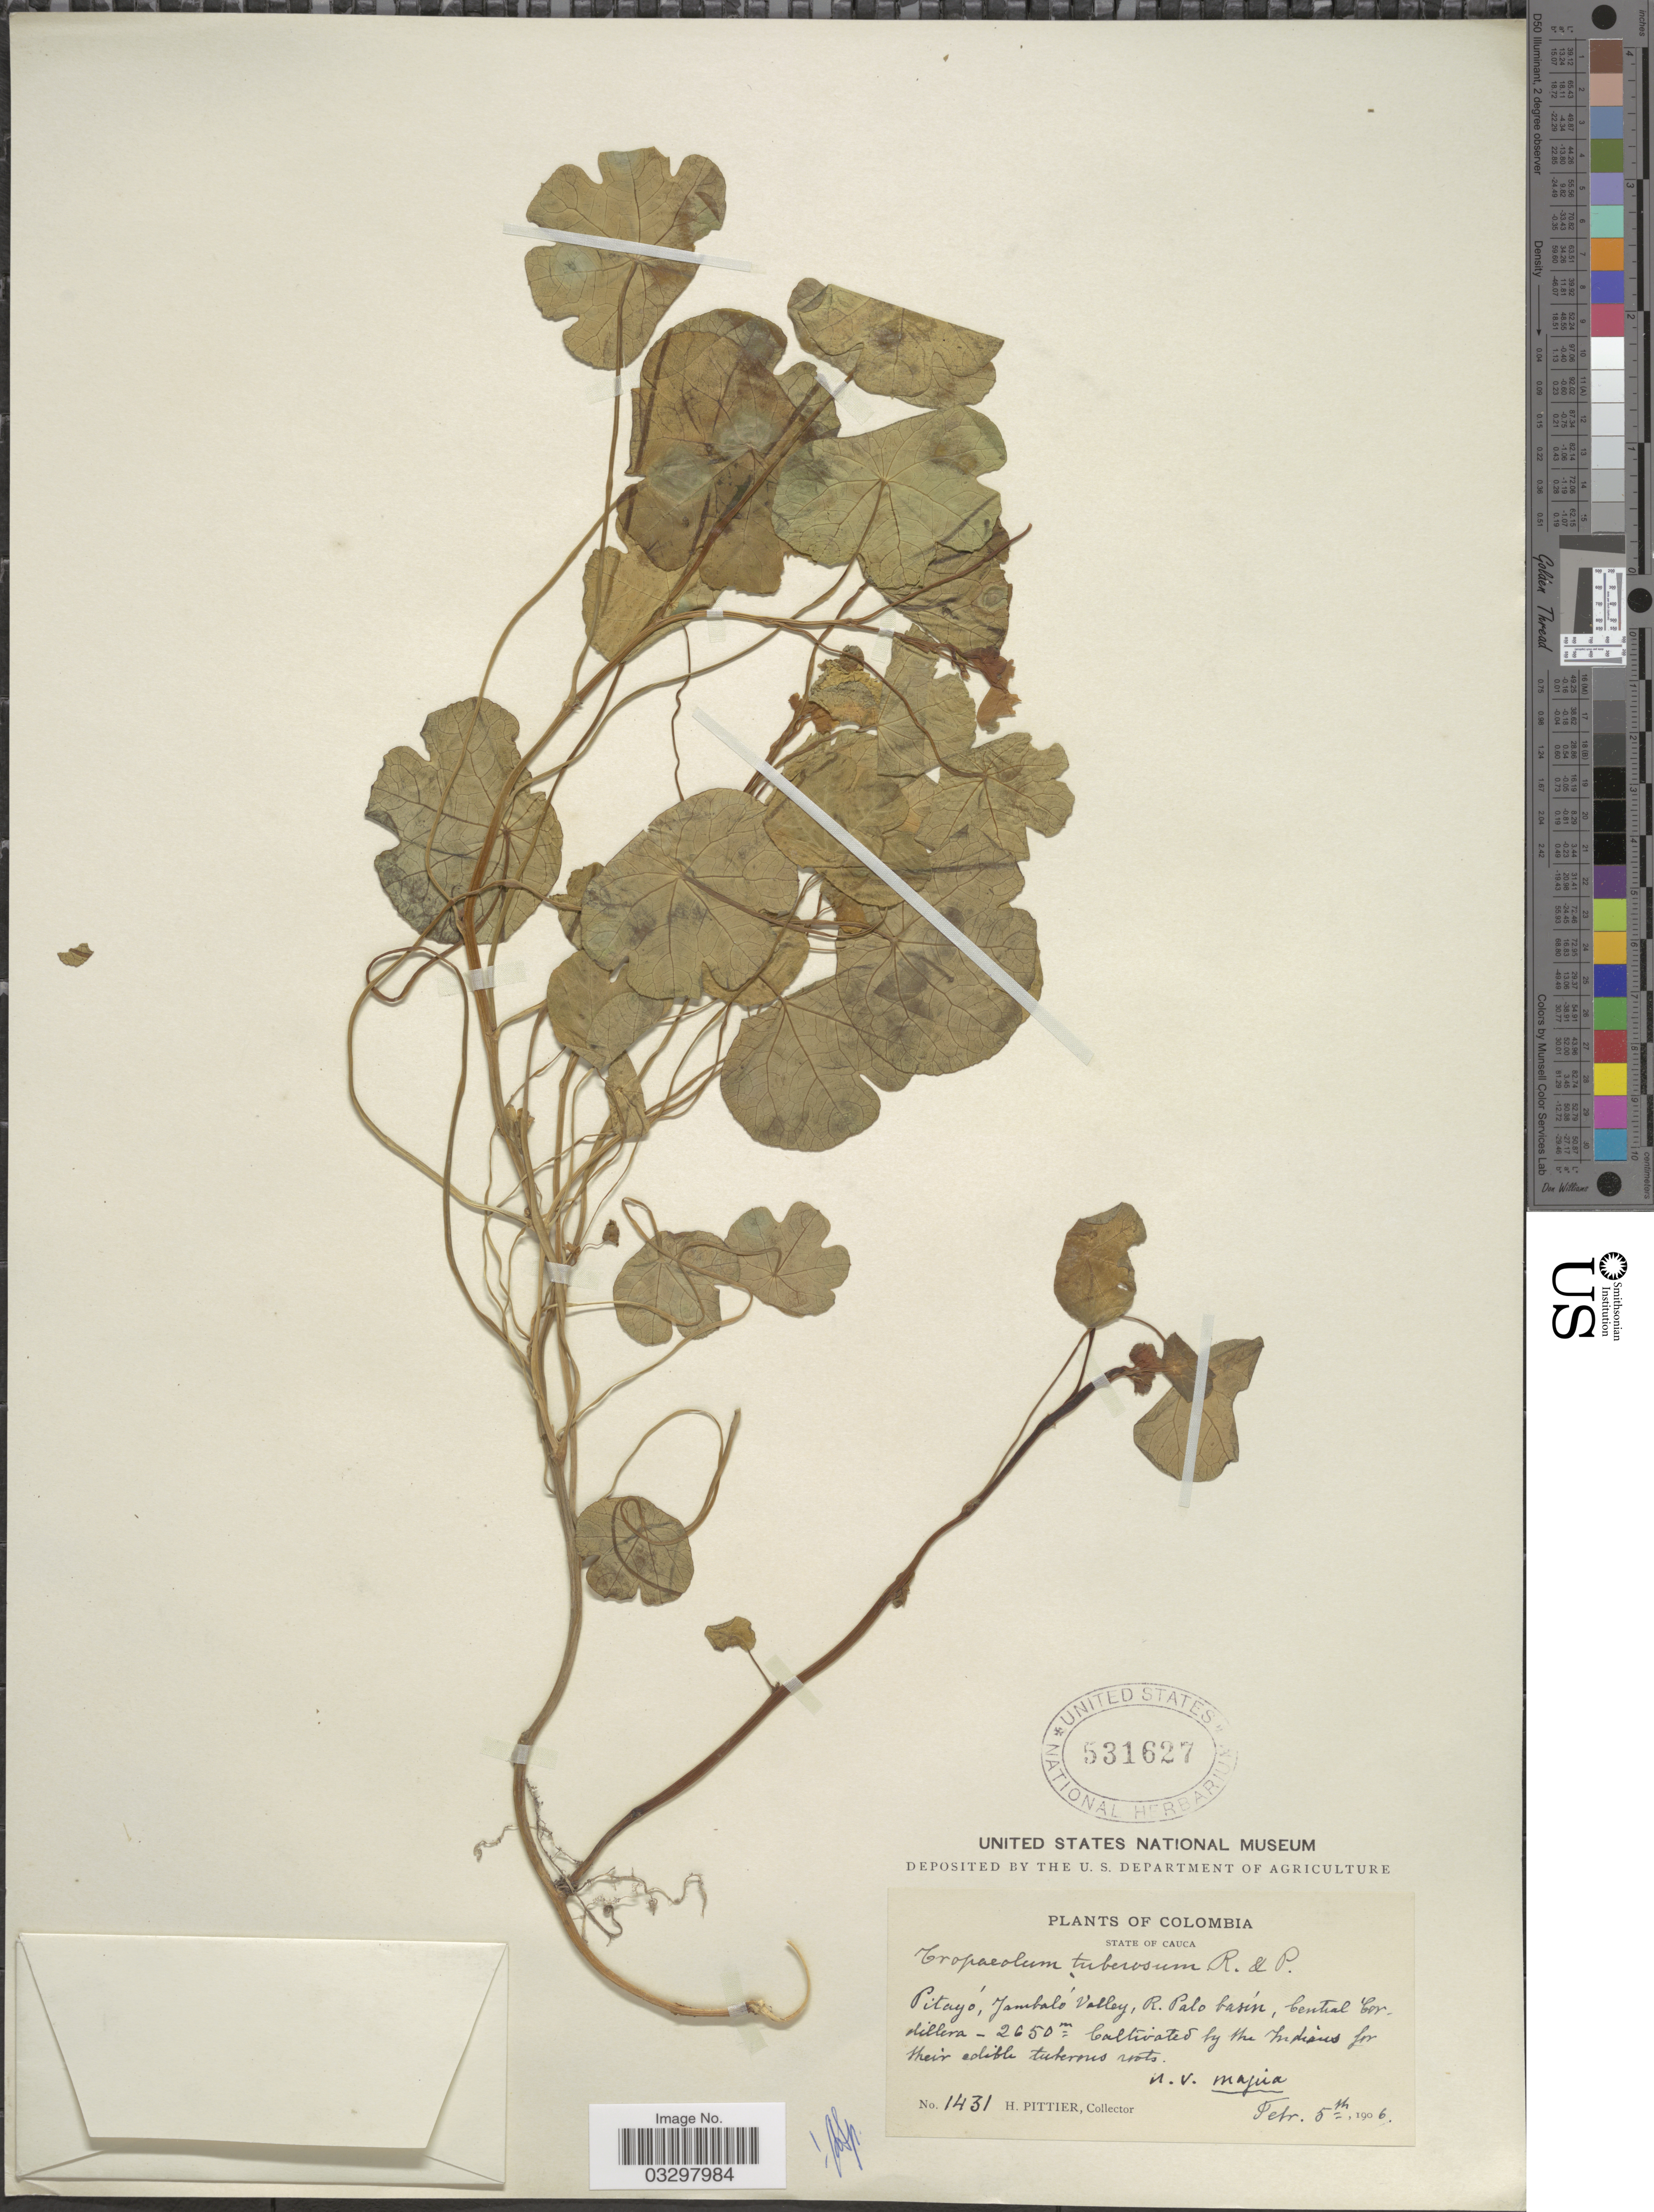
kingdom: Plantae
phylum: Tracheophyta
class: Magnoliopsida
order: Brassicales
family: Tropaeolaceae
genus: Tropaeolum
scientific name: Tropaeolum tuberosum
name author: Ruiz & Pav.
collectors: H. F. Pittier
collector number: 1431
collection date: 1906-02-05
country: Colombia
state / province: Cauca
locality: Pitayó, Jambalo Valley, R. Palo basín, Central Cordillera.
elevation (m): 2650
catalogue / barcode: US 531627